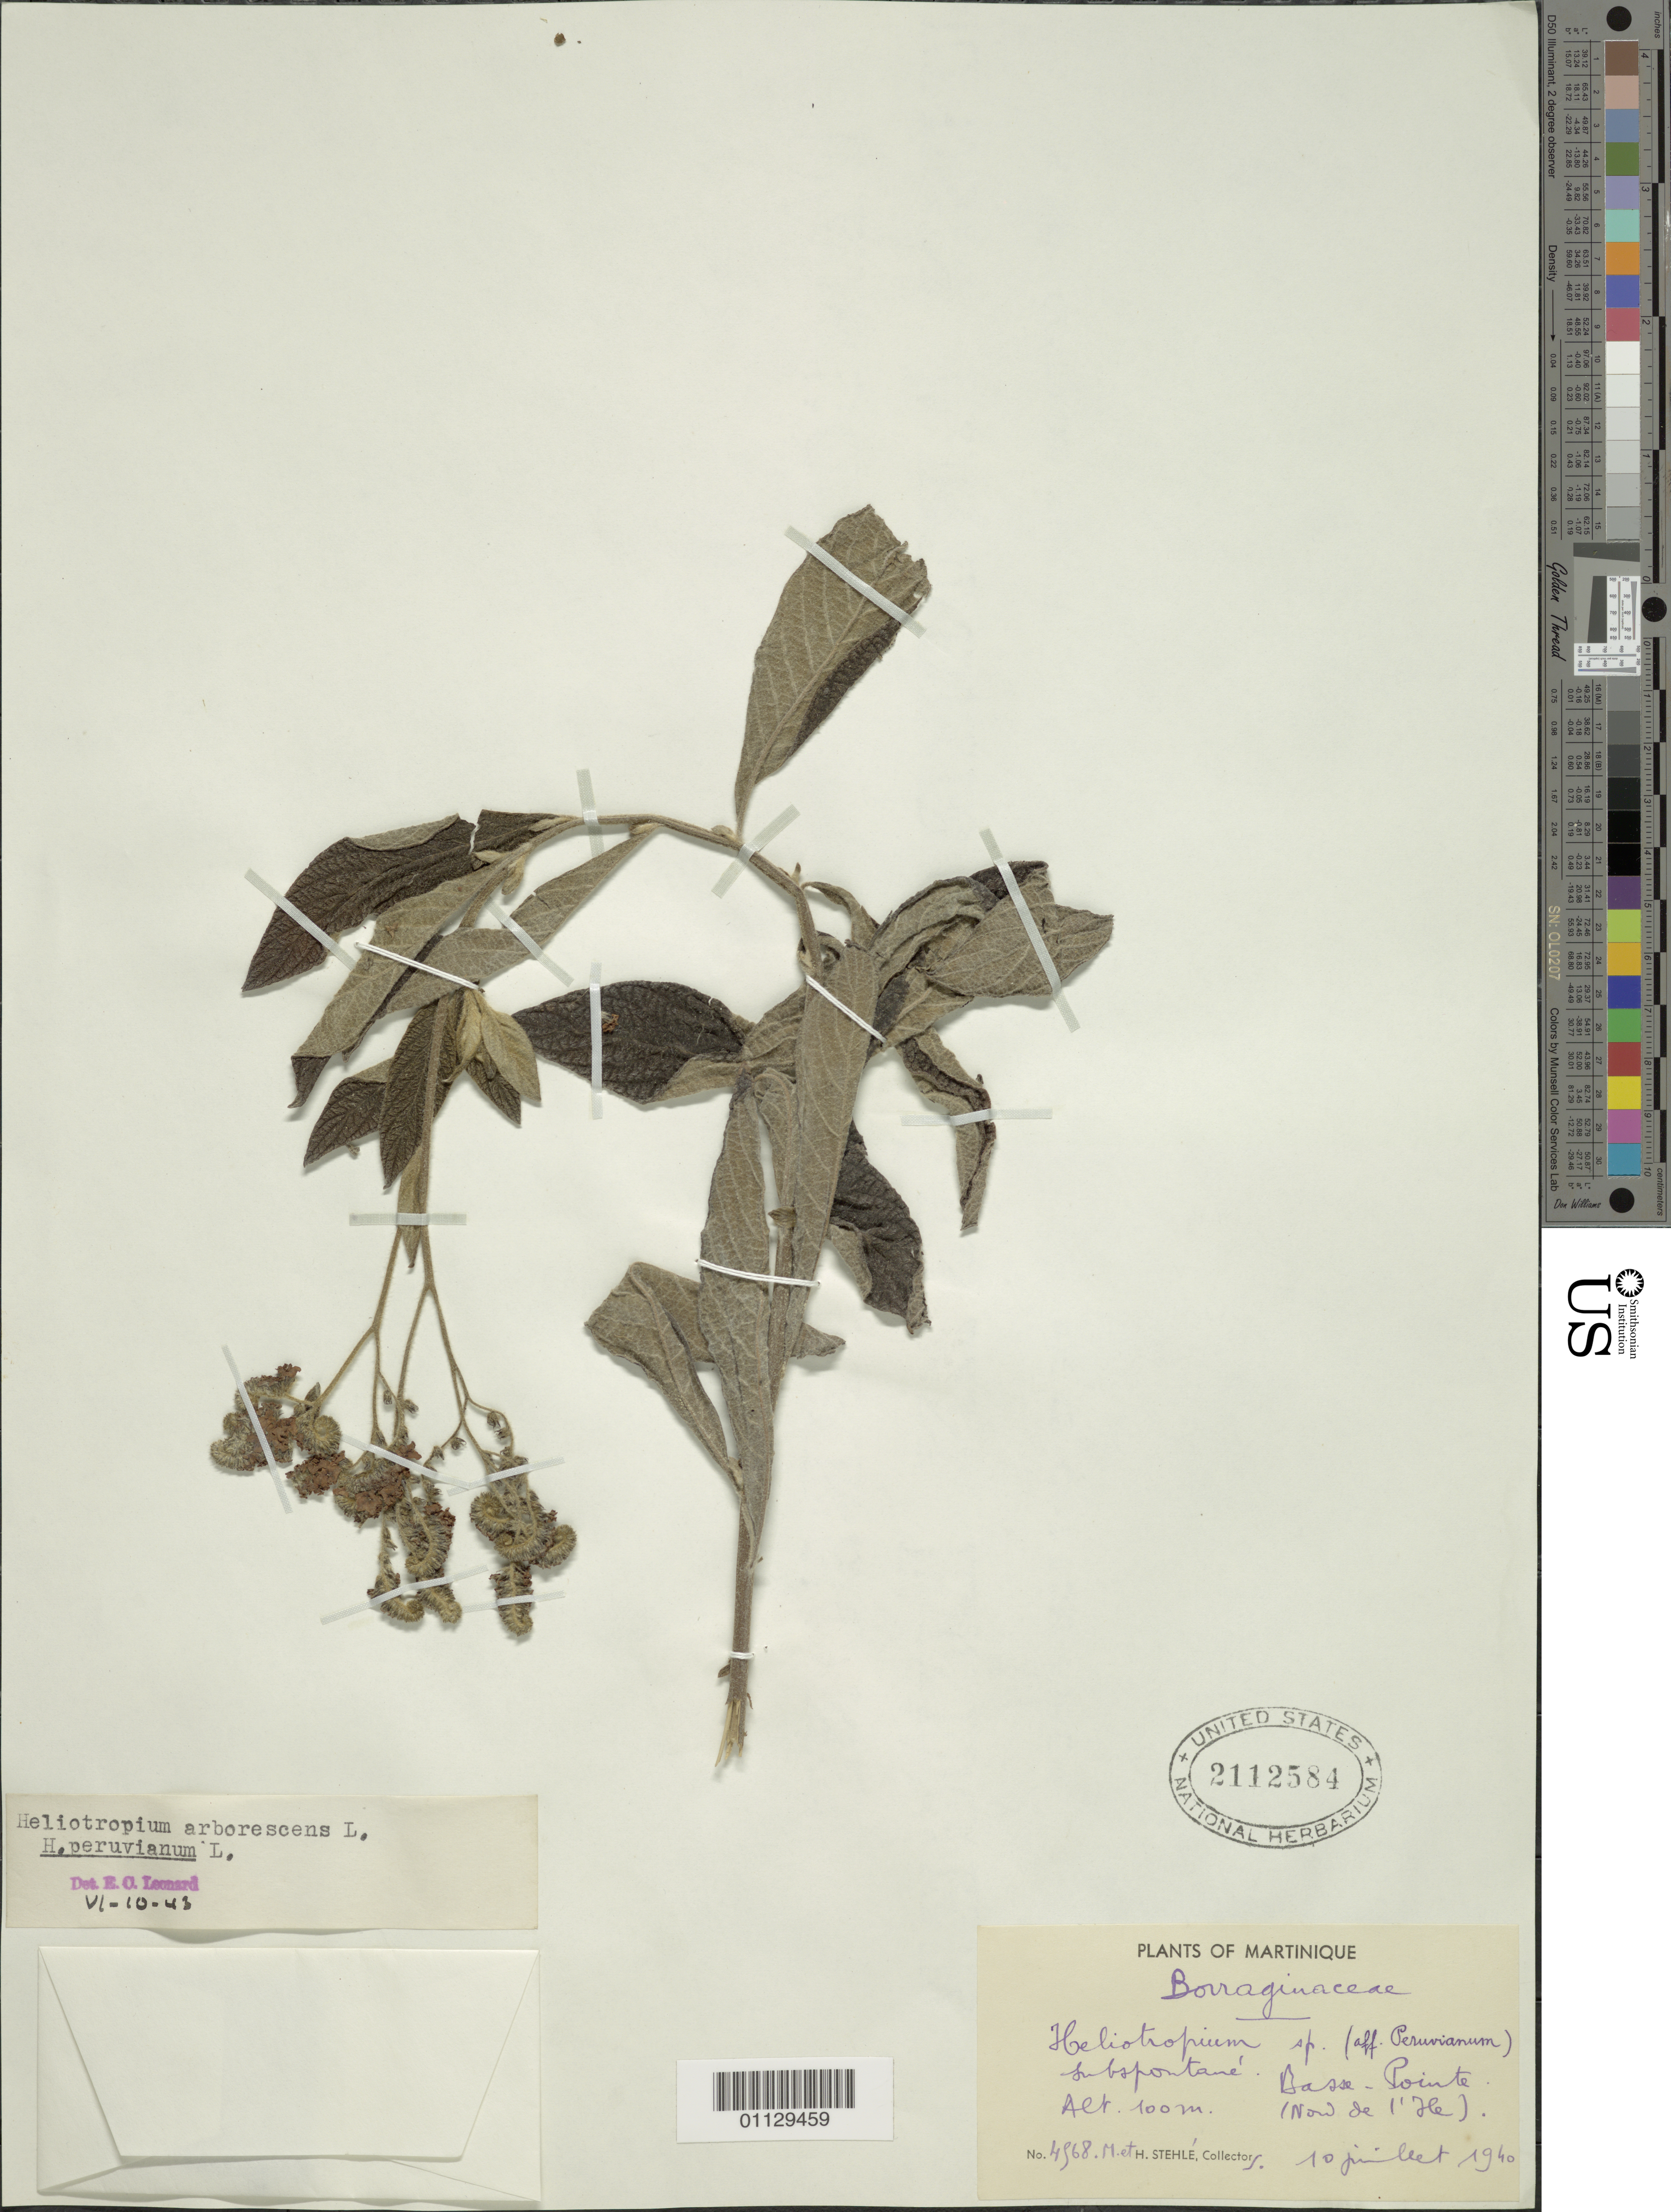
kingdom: Plantae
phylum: Tracheophyta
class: Magnoliopsida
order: Boraginales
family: Heliotropiaceae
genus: Heliotropium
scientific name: Heliotropium arborescens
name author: L.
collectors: H. Stehlé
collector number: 4968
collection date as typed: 10 Jun 1940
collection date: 1940-06-10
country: Martinique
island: Martinique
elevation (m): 100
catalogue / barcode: US 2112584